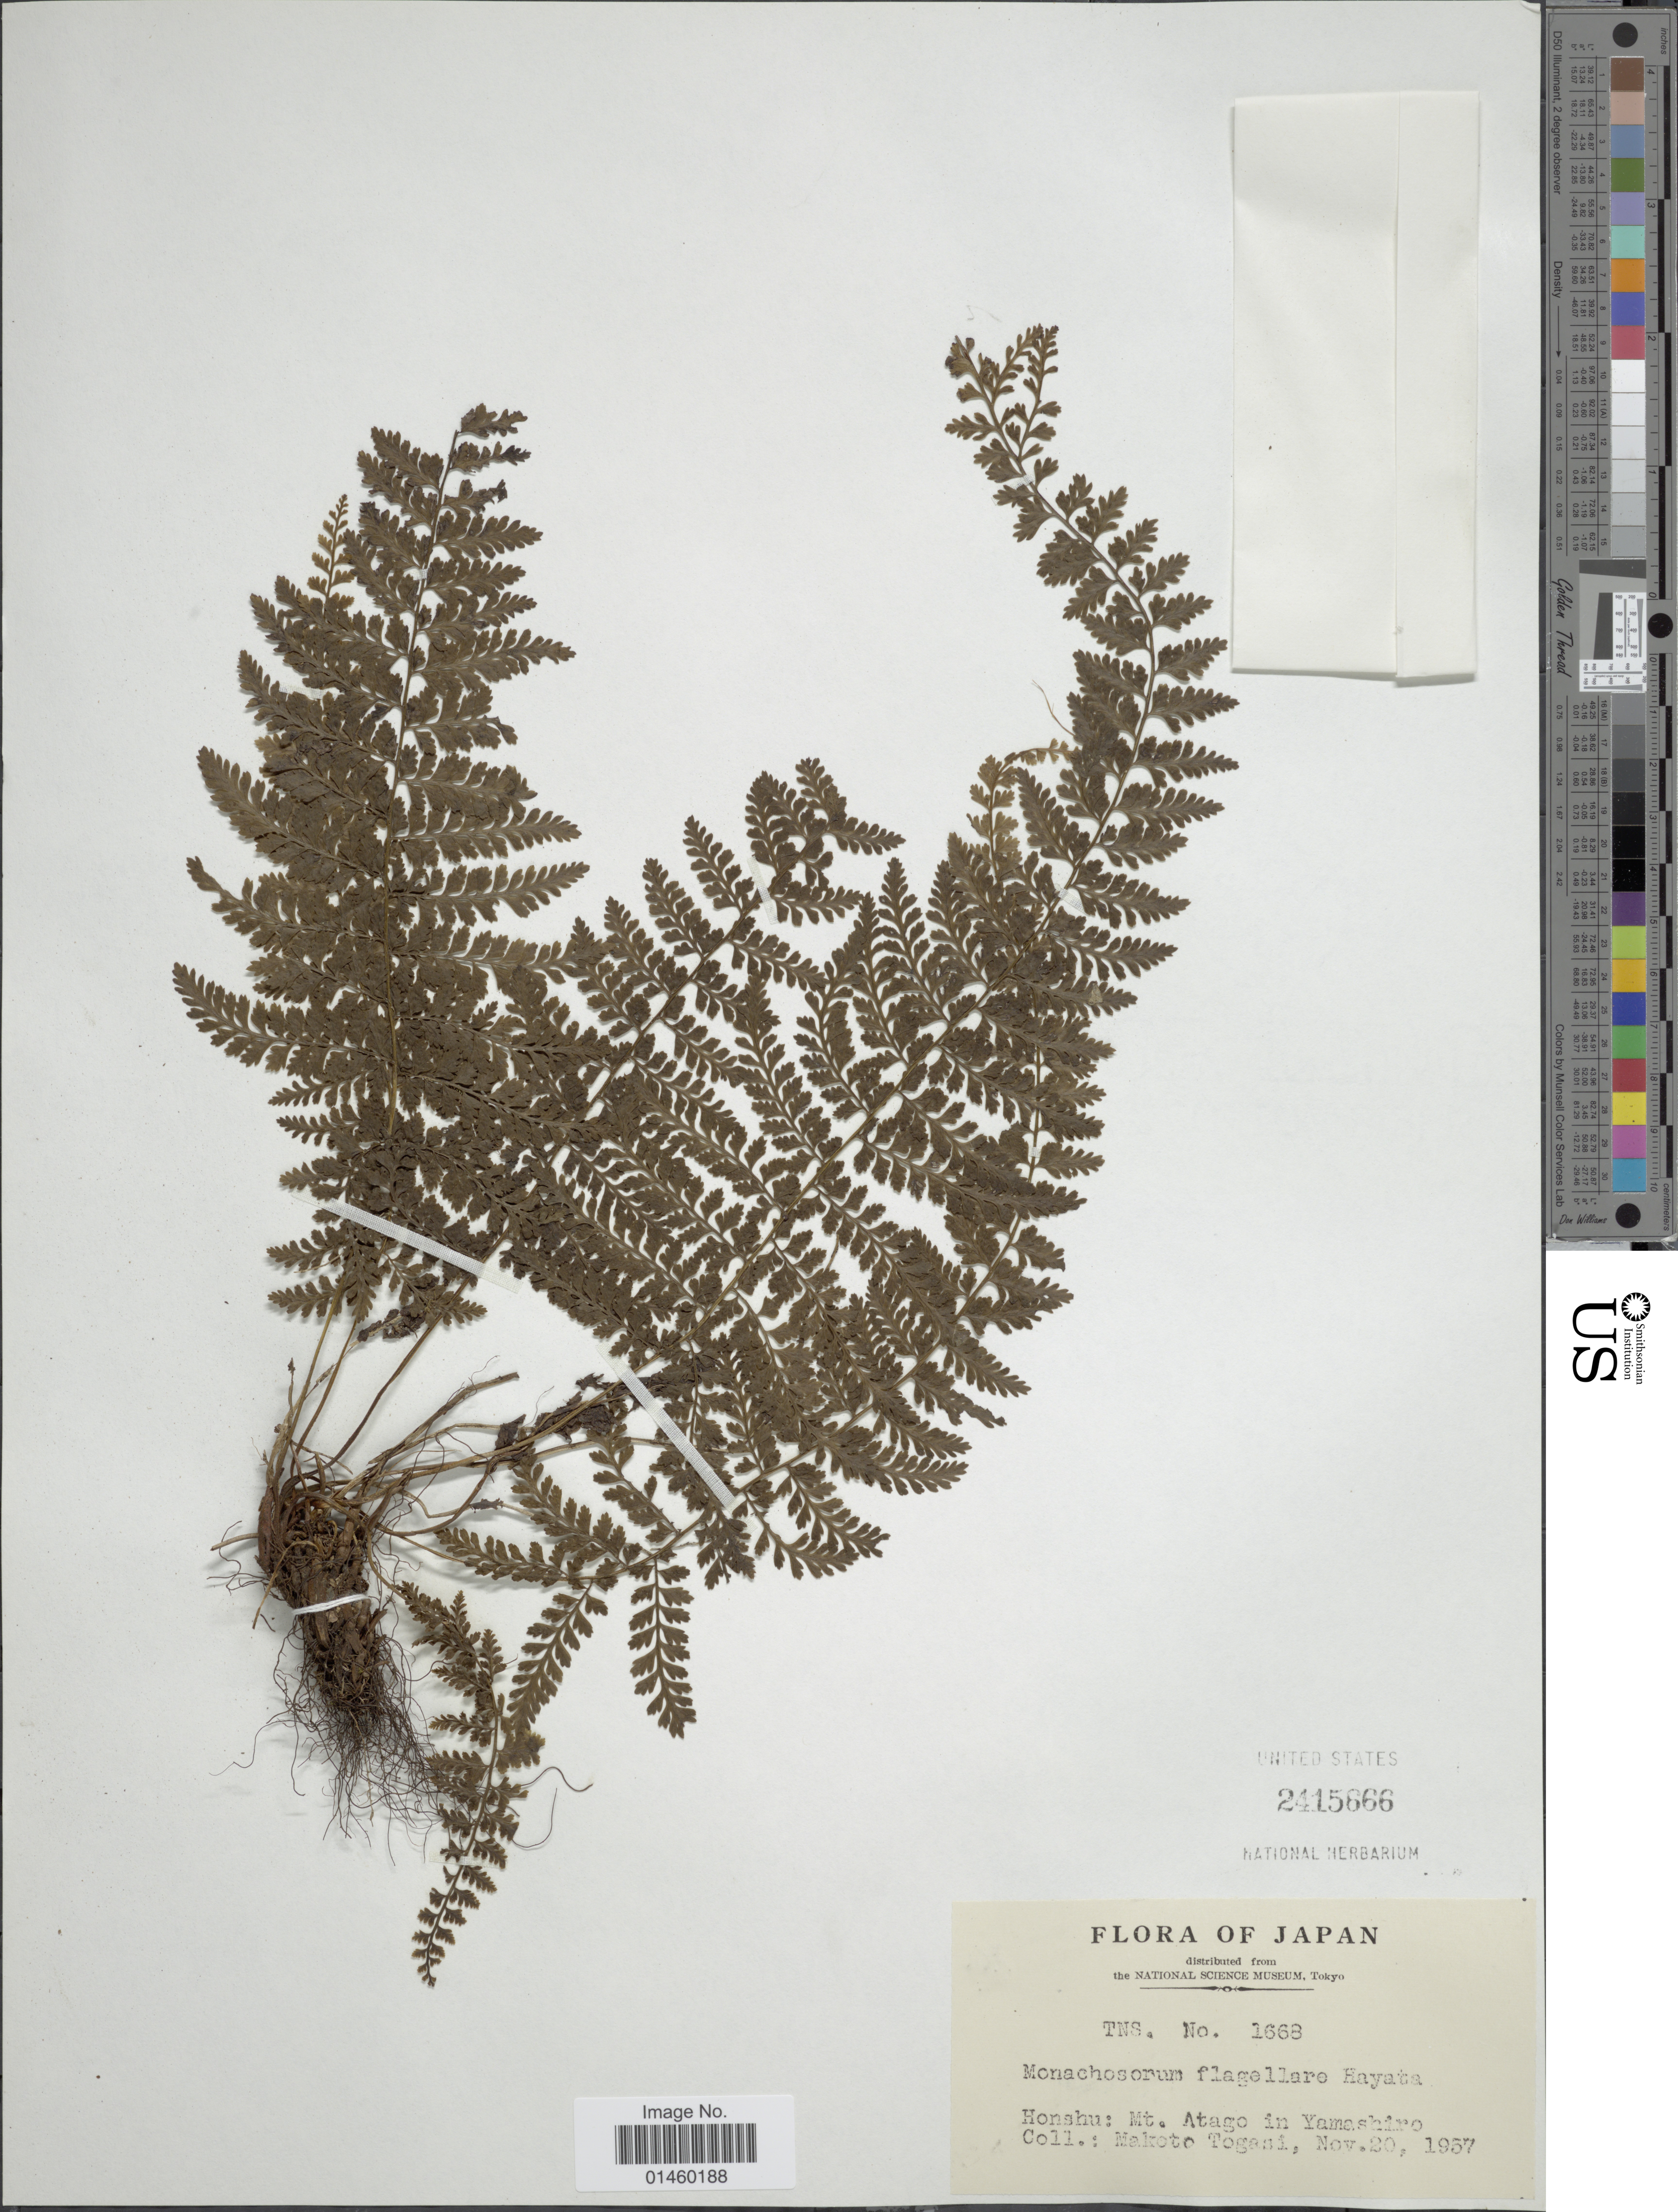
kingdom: Plantae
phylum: Tracheophyta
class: Polypodiopsida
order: Polypodiales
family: Dennstaedtiaceae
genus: Monachosorum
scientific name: Monachosorum flagellare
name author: (Makino) Hayata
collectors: M. Togasi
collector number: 1668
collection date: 1957-11-20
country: Japan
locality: Honsho: Mt. Atago in Yamashiro.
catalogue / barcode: US 2415666